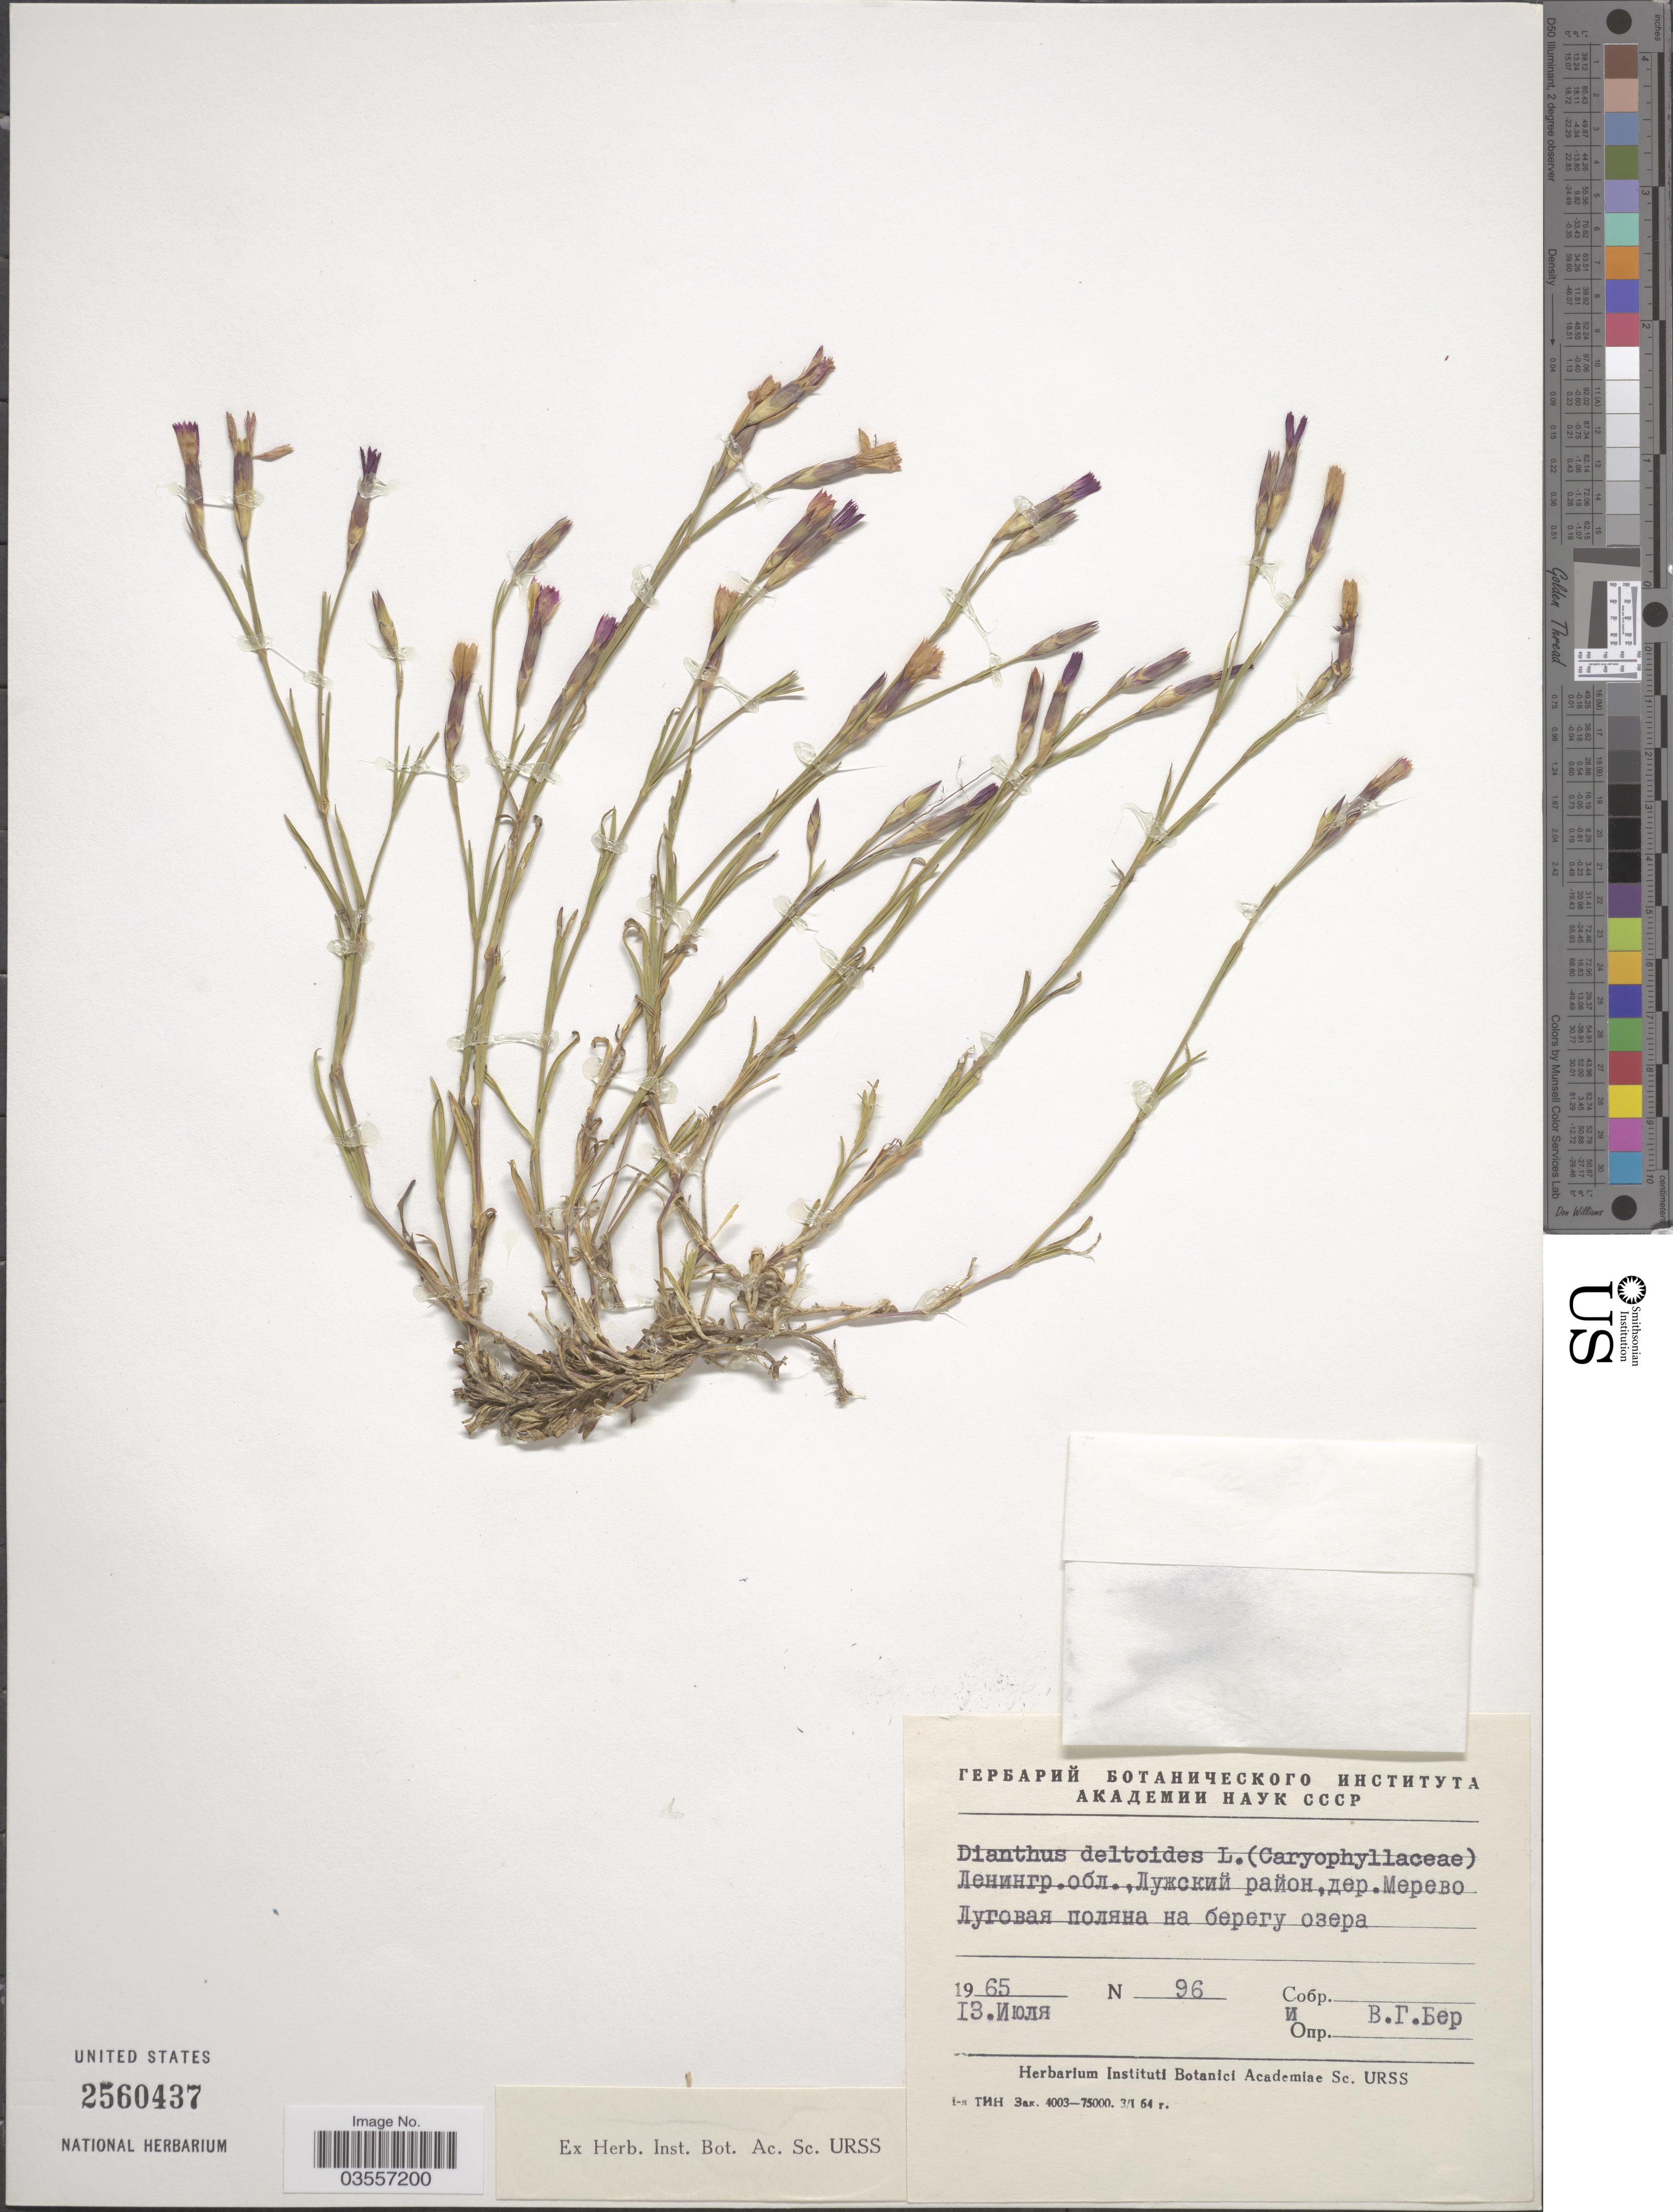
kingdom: Plantae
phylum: Tracheophyta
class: Magnoliopsida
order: Caryophyllales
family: Caryophyllaceae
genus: Dianthus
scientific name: Dianthus deltoides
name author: L.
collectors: V. Ber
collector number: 96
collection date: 1965-07-13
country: Russian Federation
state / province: Leningrad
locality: Village Merevo.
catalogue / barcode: US 2560437